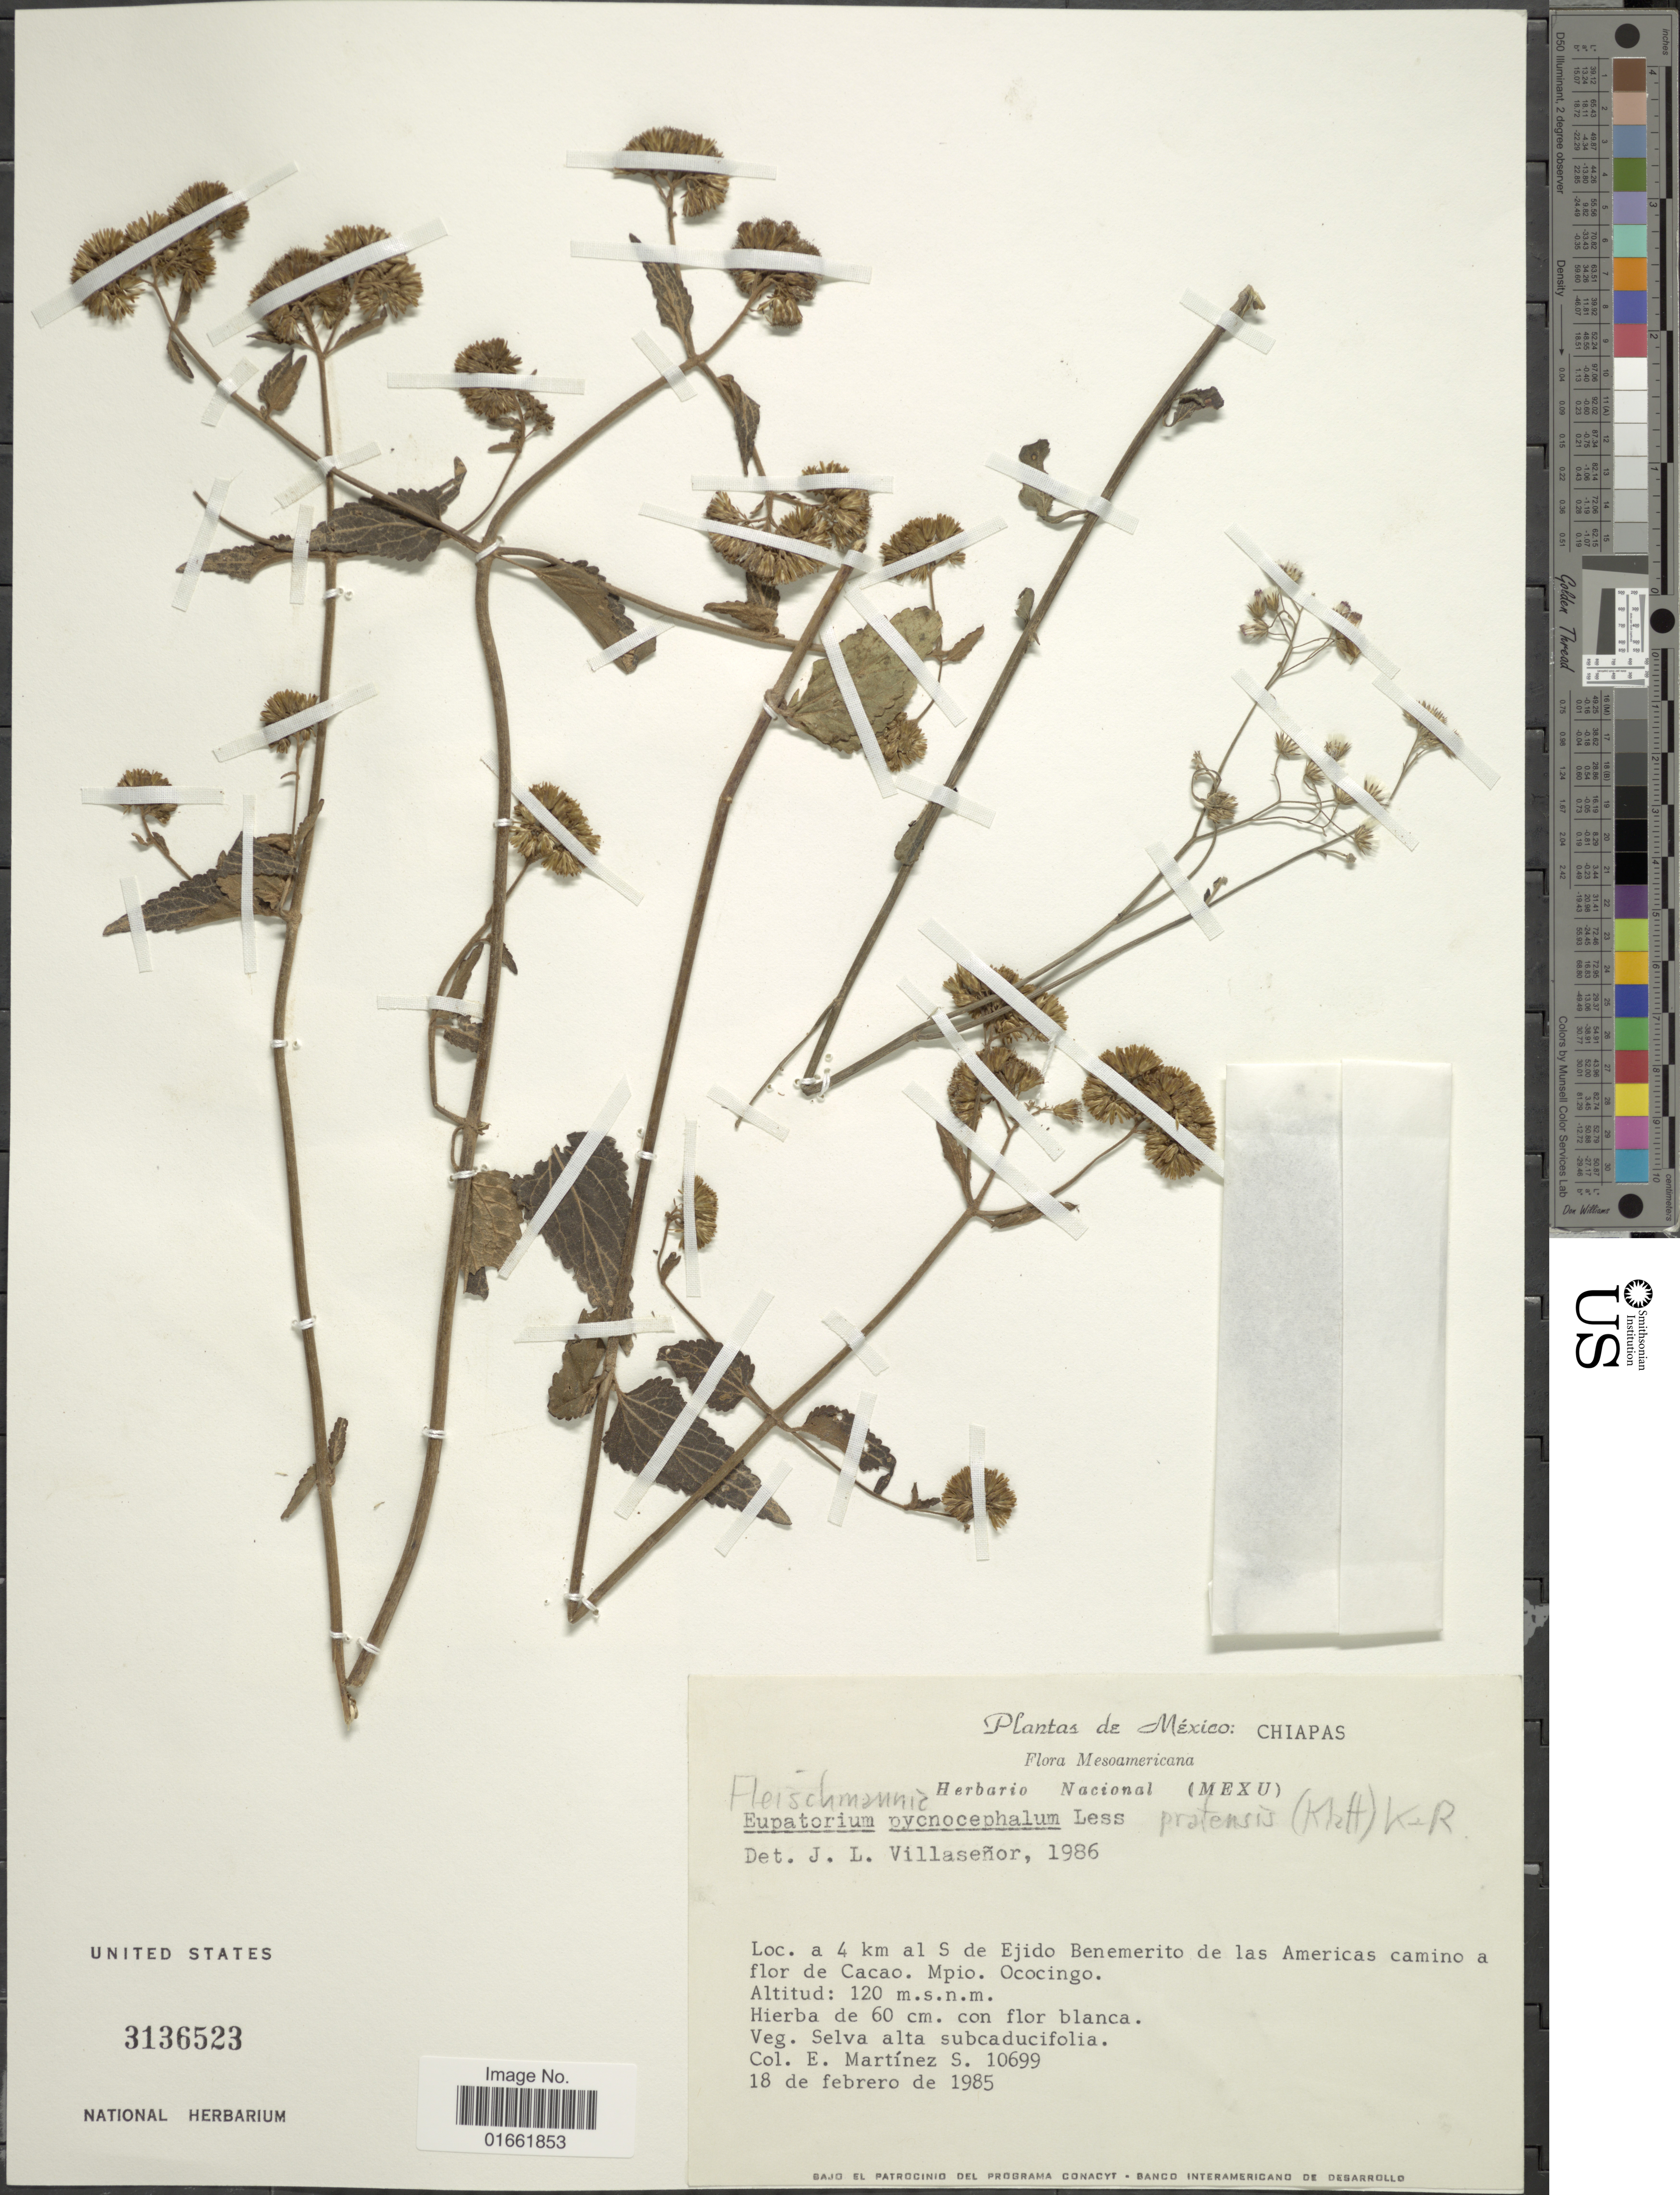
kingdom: Plantae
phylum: Tracheophyta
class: Magnoliopsida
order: Asterales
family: Asteraceae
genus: Fleischmannia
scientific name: Fleischmannia pratensis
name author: (Klatt) R.M. King & H. Rob.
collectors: E. M. Martínez S.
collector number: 10699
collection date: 1985-02-18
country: Mexico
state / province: Chiapas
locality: A 4 km al S de Ejido Benemerito de las Americas camino a flor de Cacao. Mpio. Ococingo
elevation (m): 120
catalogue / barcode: US 3136523